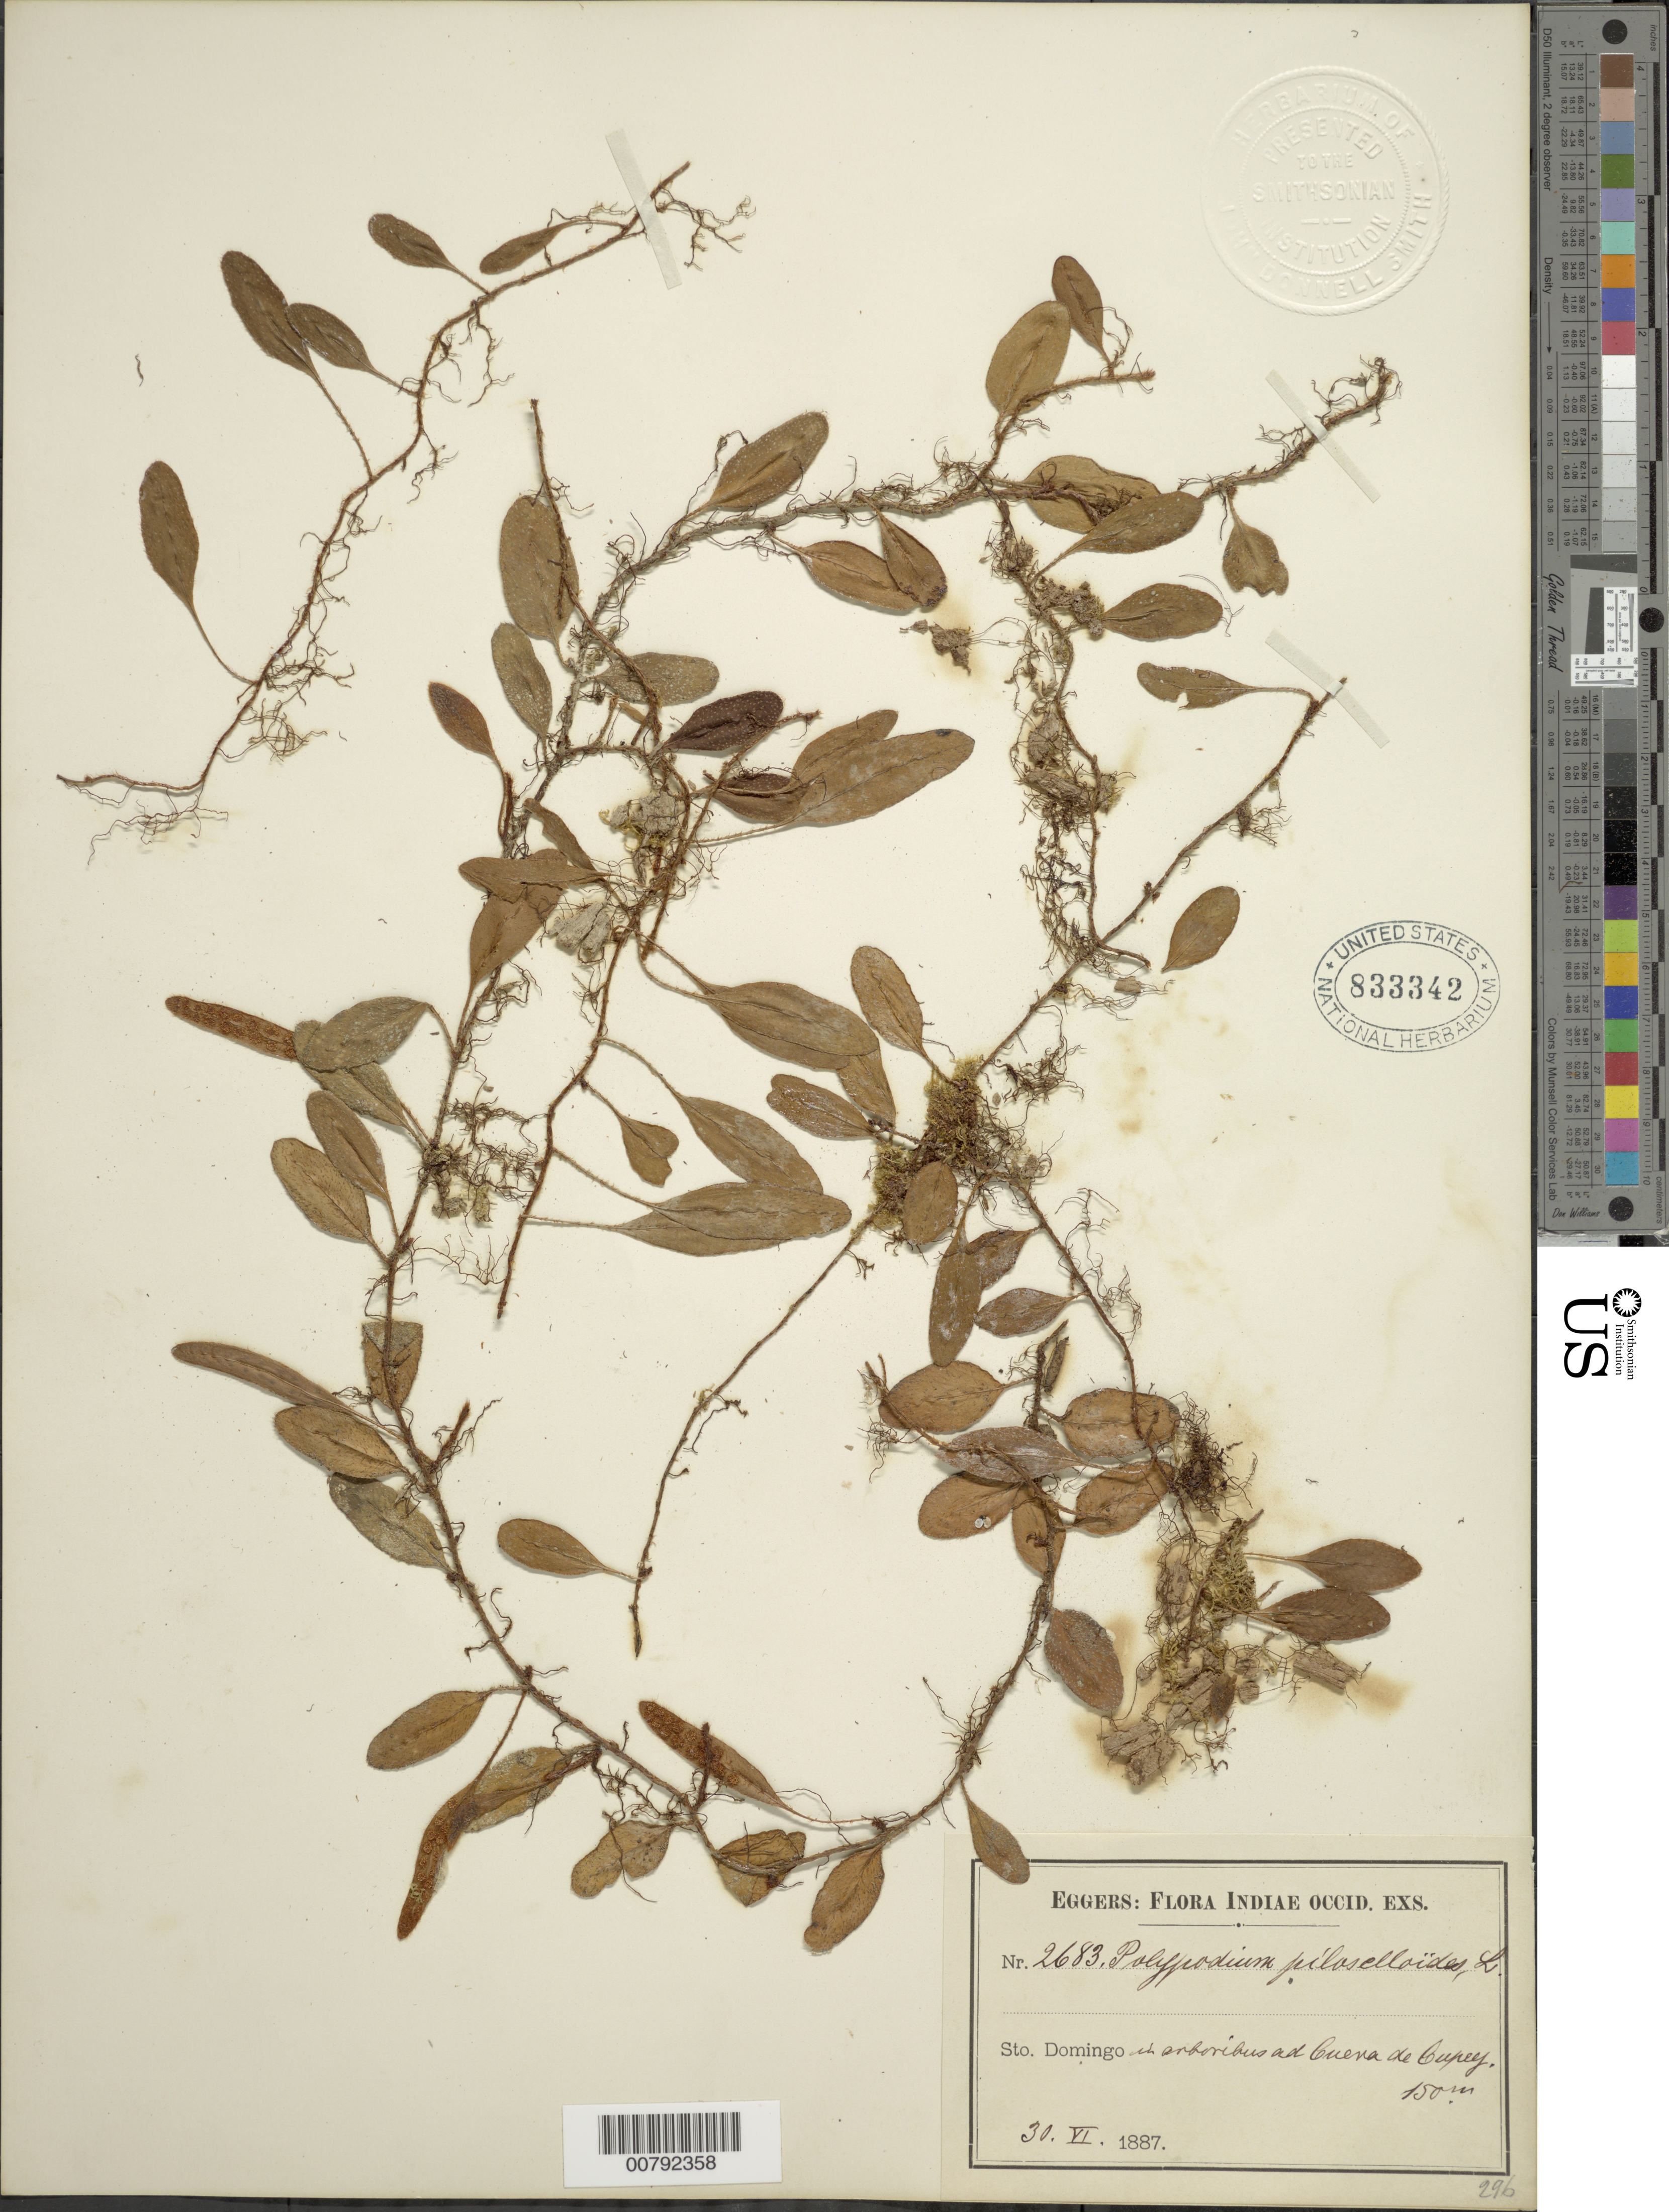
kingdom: Plantae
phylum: Tracheophyta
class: Polypodiopsida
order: Polypodiales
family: Polypodiaceae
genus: Microgramma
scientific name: Microgramma piloselloides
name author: (L.) Copel.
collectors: H. F. A. von Eggers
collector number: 2683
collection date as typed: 30 Jun 1887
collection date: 1887-06-30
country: Dominican Republic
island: Hispaniola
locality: Cuena de Cupey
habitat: Arboribus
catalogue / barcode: US 833342